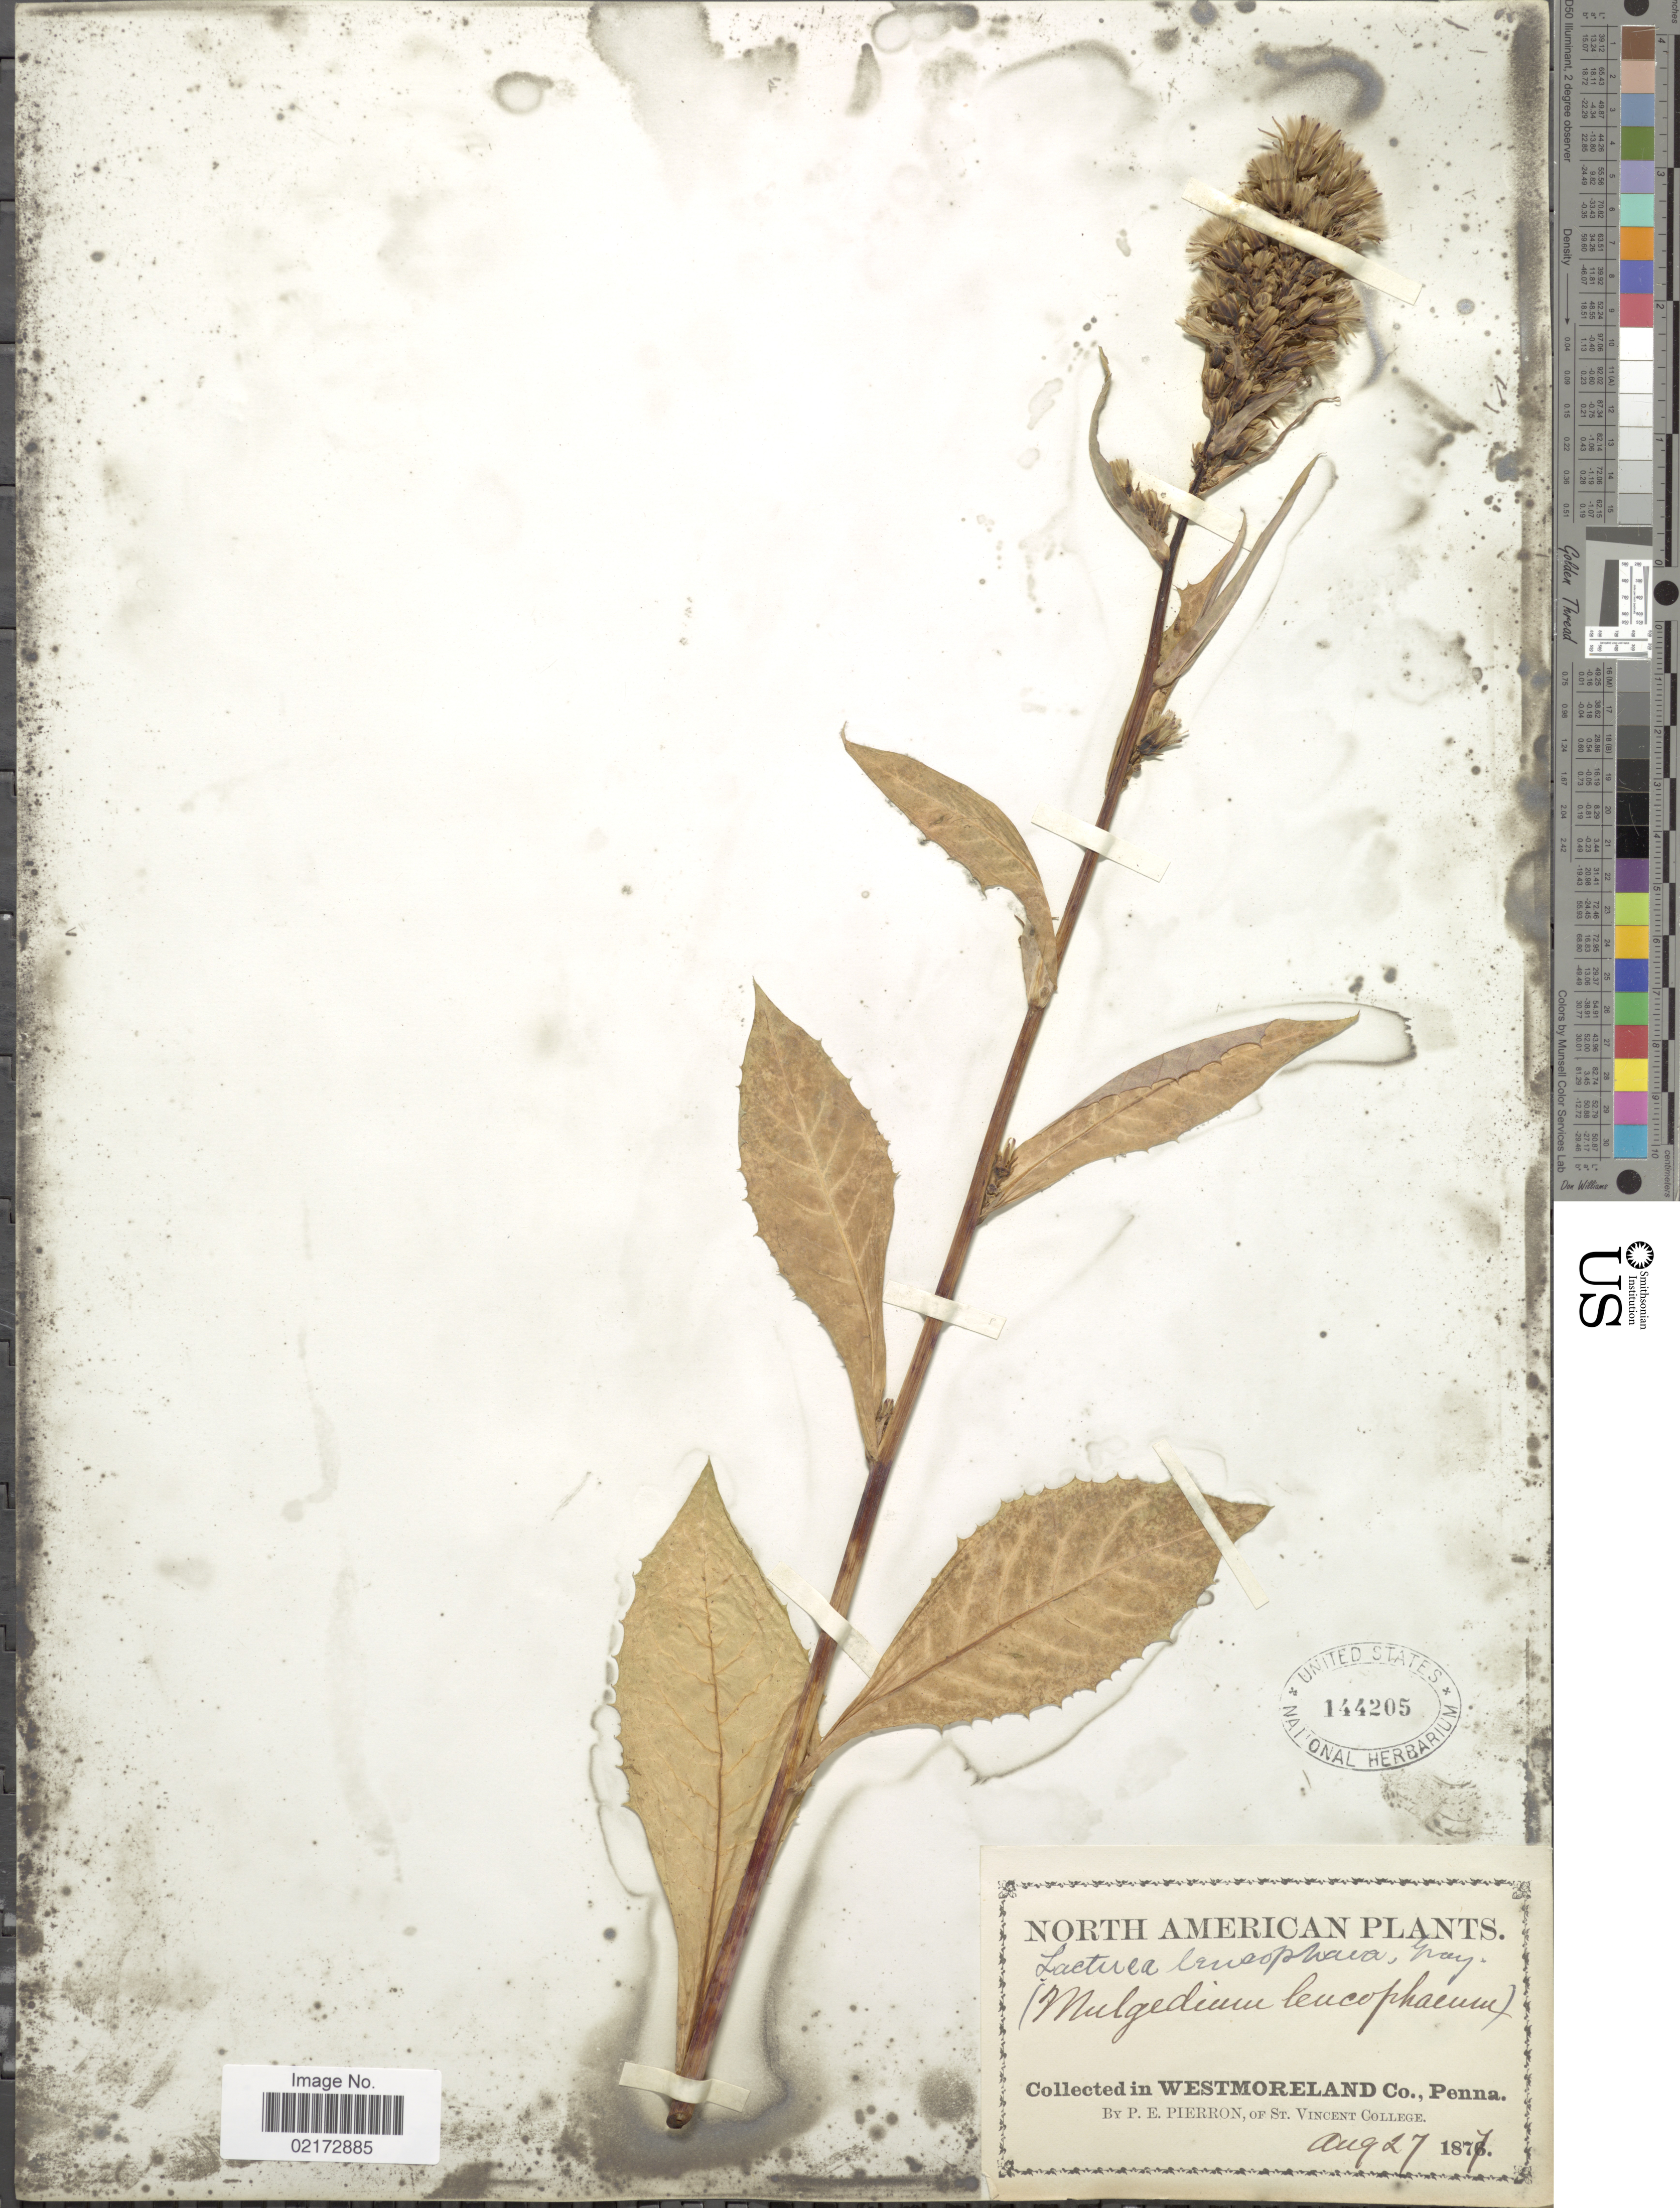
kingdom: Plantae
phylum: Tracheophyta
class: Magnoliopsida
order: Asterales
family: Asteraceae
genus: Lactuca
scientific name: Lactuca biennis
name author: (Moench) Fernald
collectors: P. Pierron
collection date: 1877-08-27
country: United States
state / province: Pennsylvania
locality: Westmoreland Co., Penna.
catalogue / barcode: US 144205